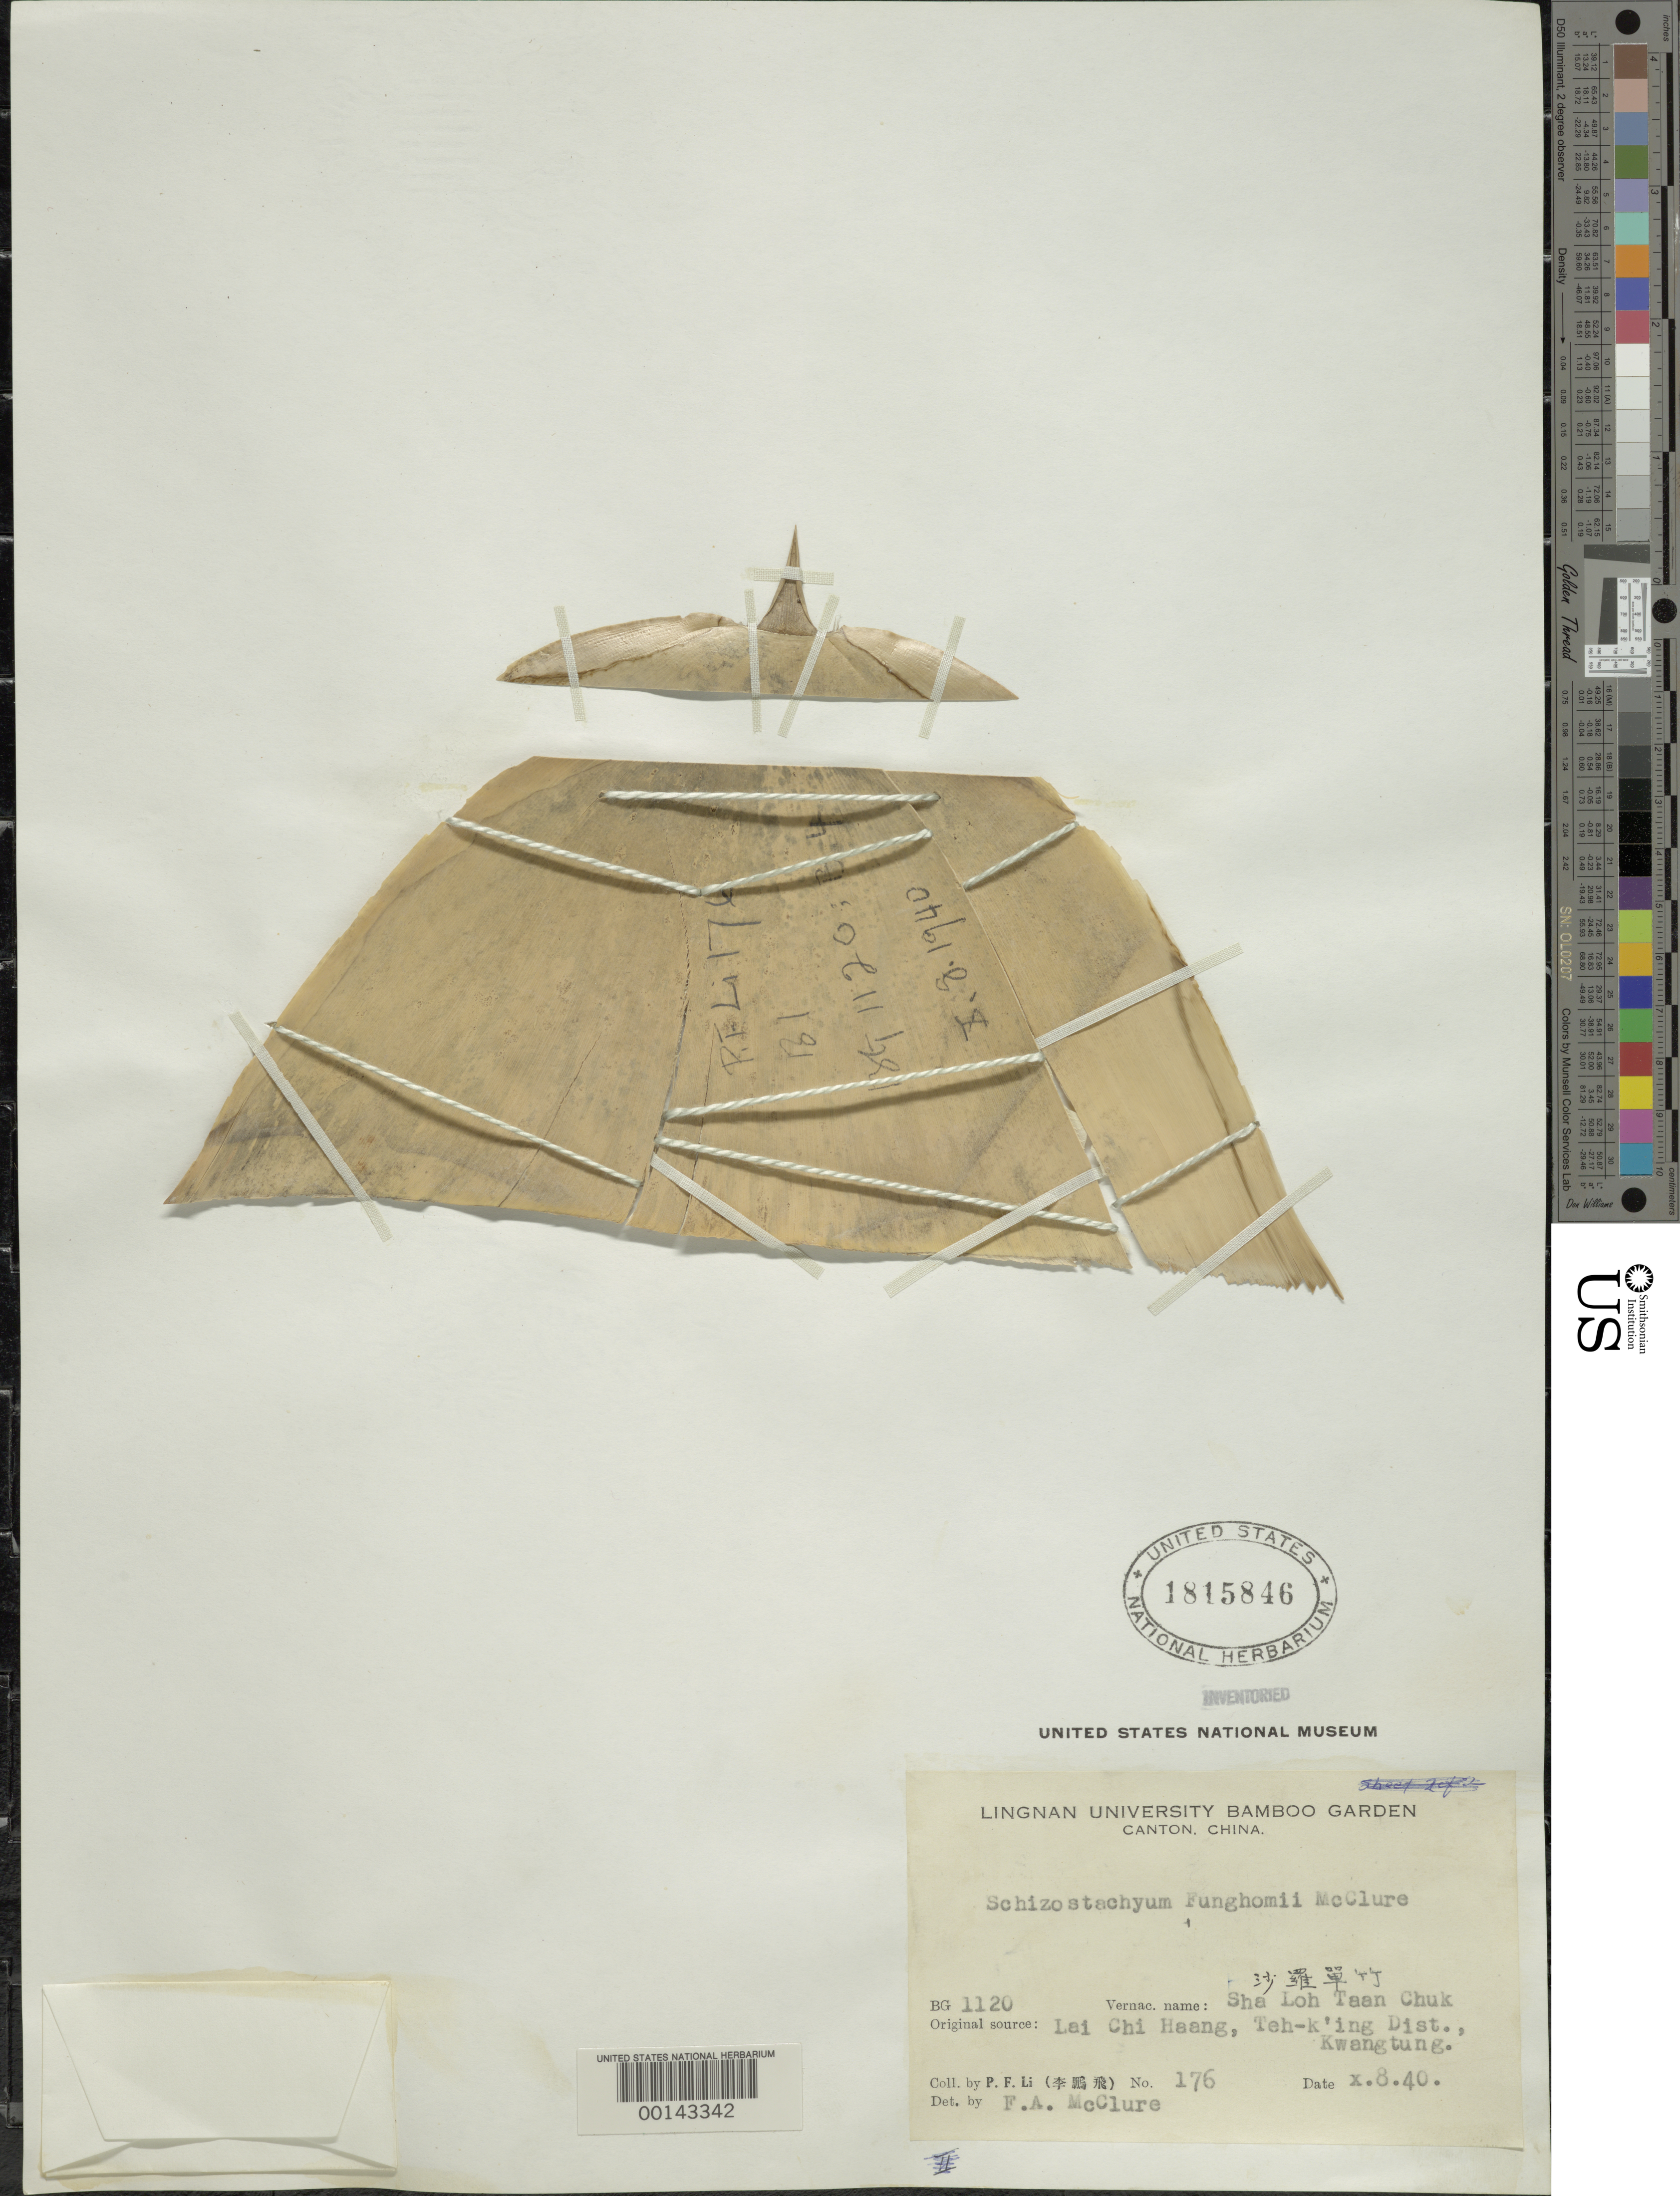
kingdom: Plantae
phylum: Tracheophyta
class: Liliopsida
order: Poales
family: Poaceae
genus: Schizostachyum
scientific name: Schizostachyum funghomii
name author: McClure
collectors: P. F. Li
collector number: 176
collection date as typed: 08 Oct 1940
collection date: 1940-10-08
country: China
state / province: Guangdong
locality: Lingnan univ. bg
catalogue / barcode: US 1815846